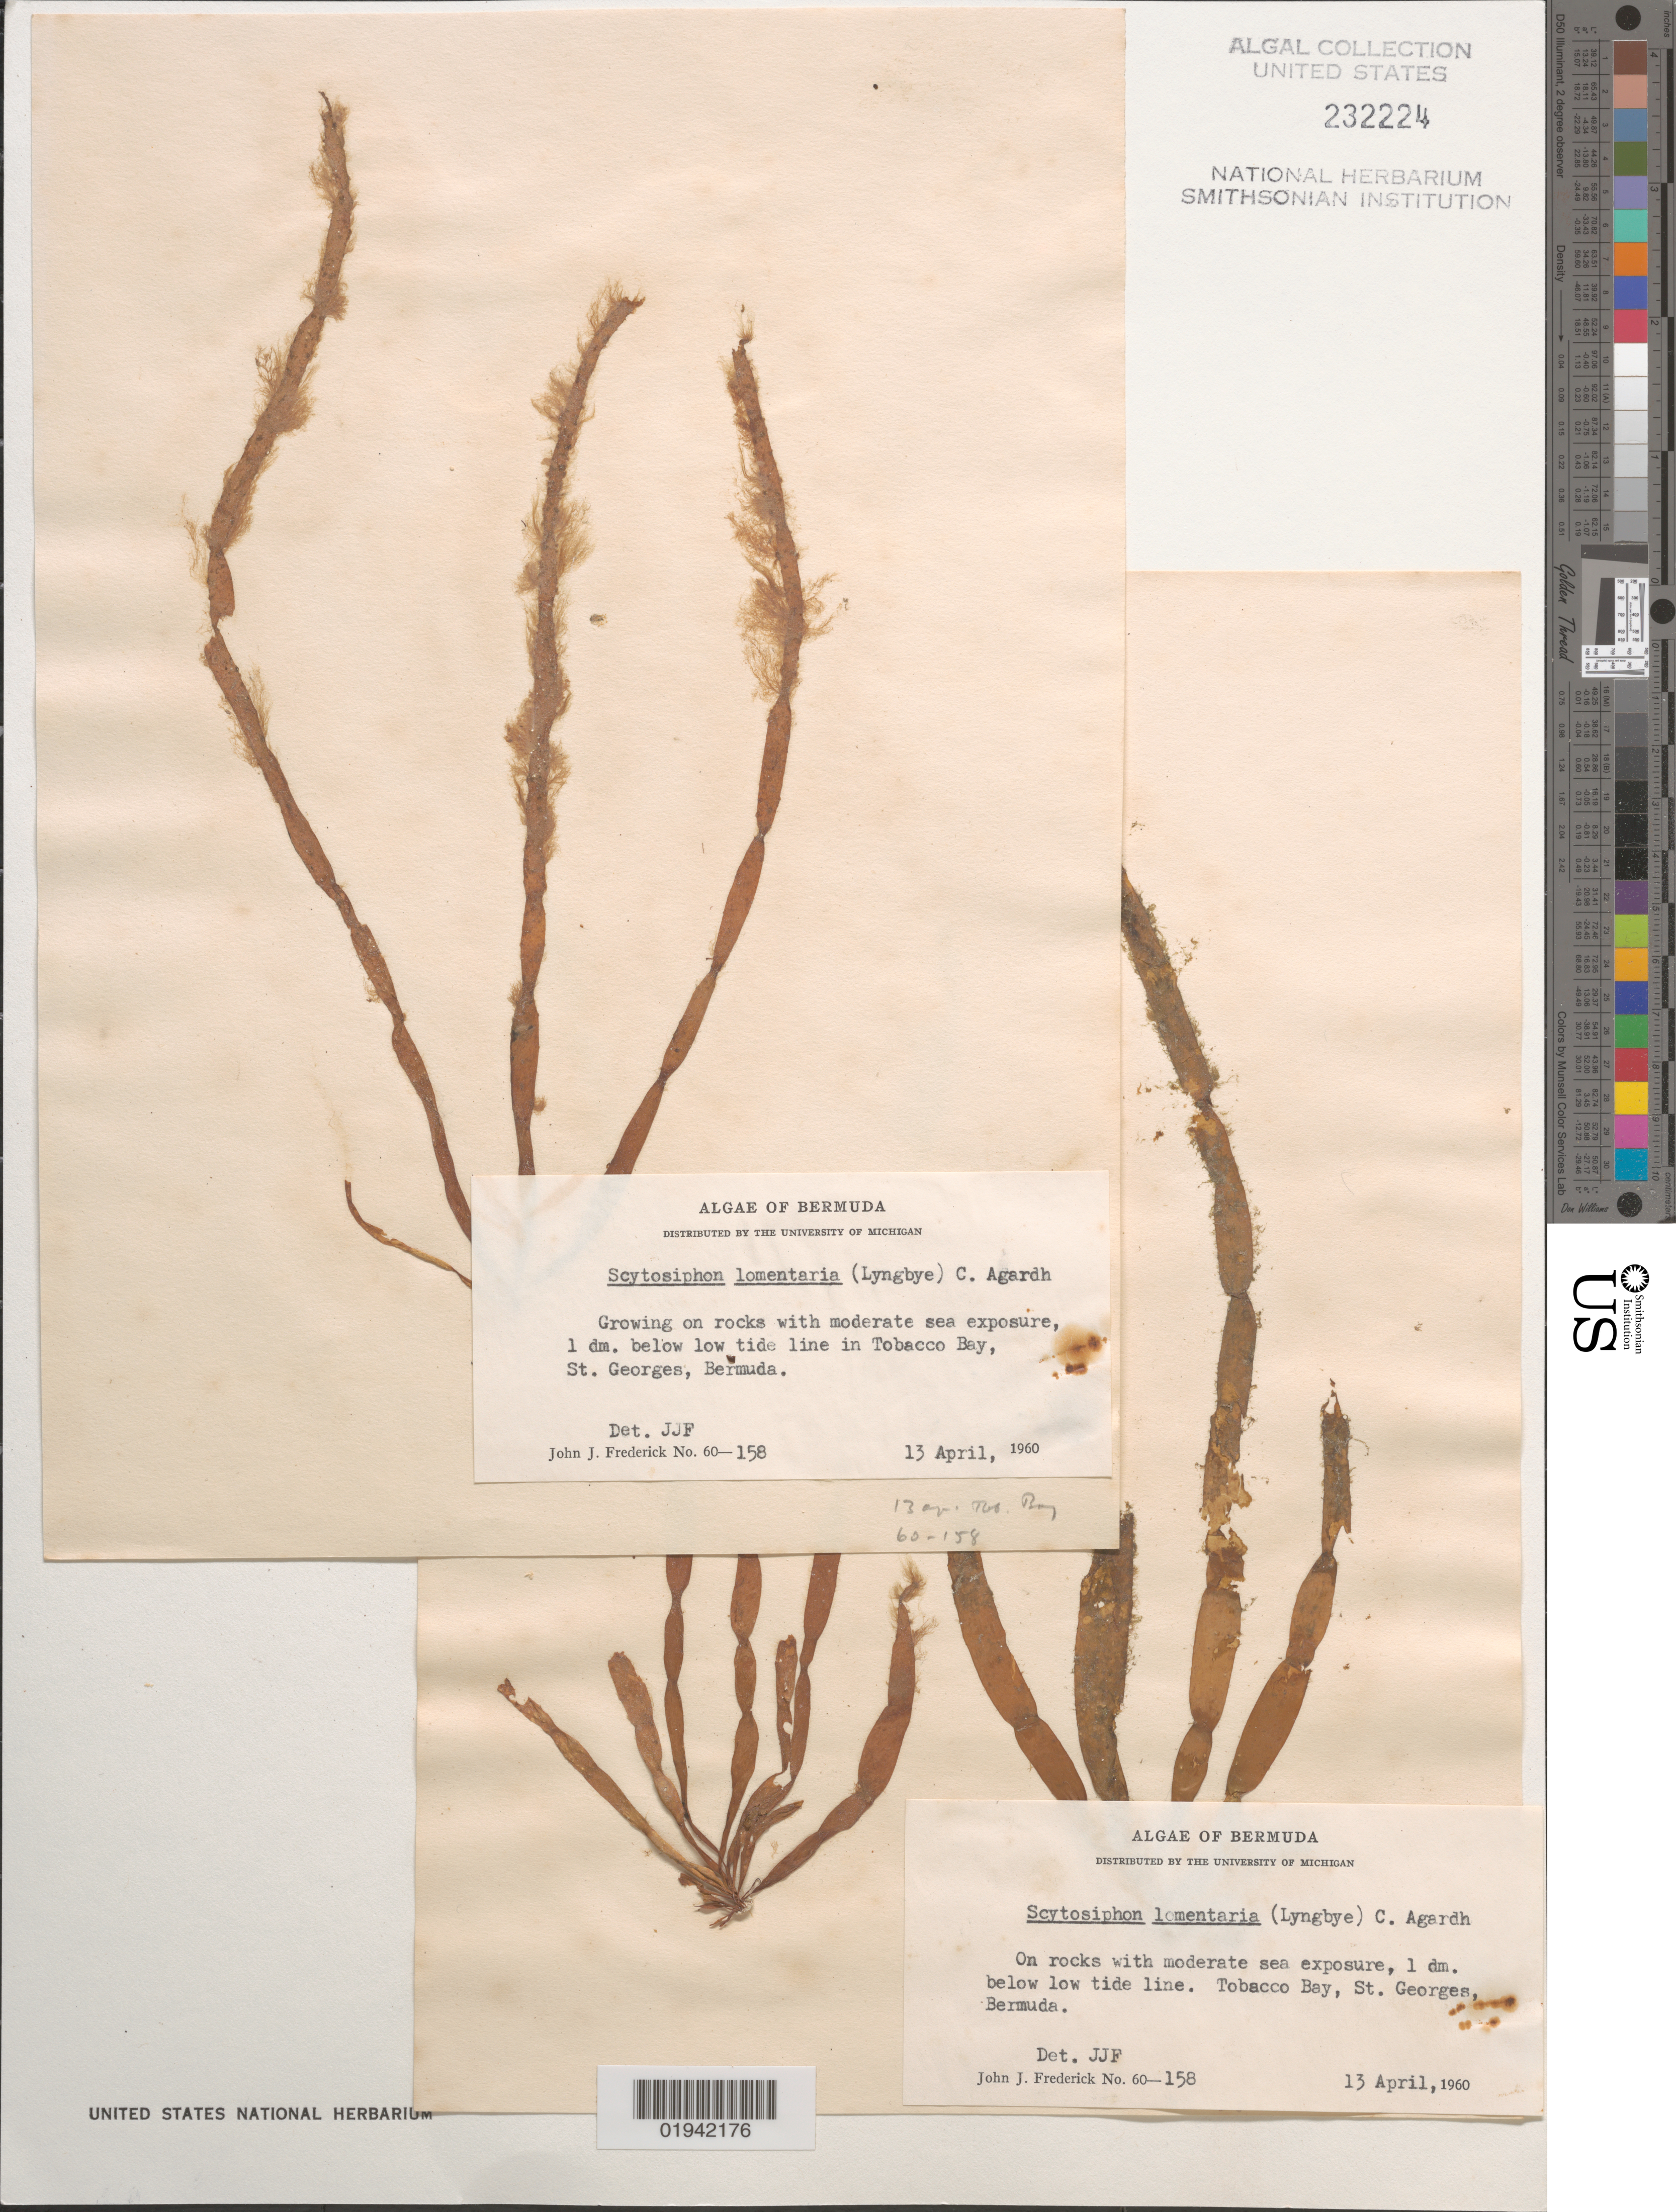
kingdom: Chromista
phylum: Ochrophyta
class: Phaeophyceae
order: Scytosiphonales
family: Scytosiphonaceae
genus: Scytosiphon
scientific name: Scytosiphon lomentaria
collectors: J. Frederick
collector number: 60-158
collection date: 1960-04-13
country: Bermuda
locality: Tobacco Bay, St. Georges.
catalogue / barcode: US 232224